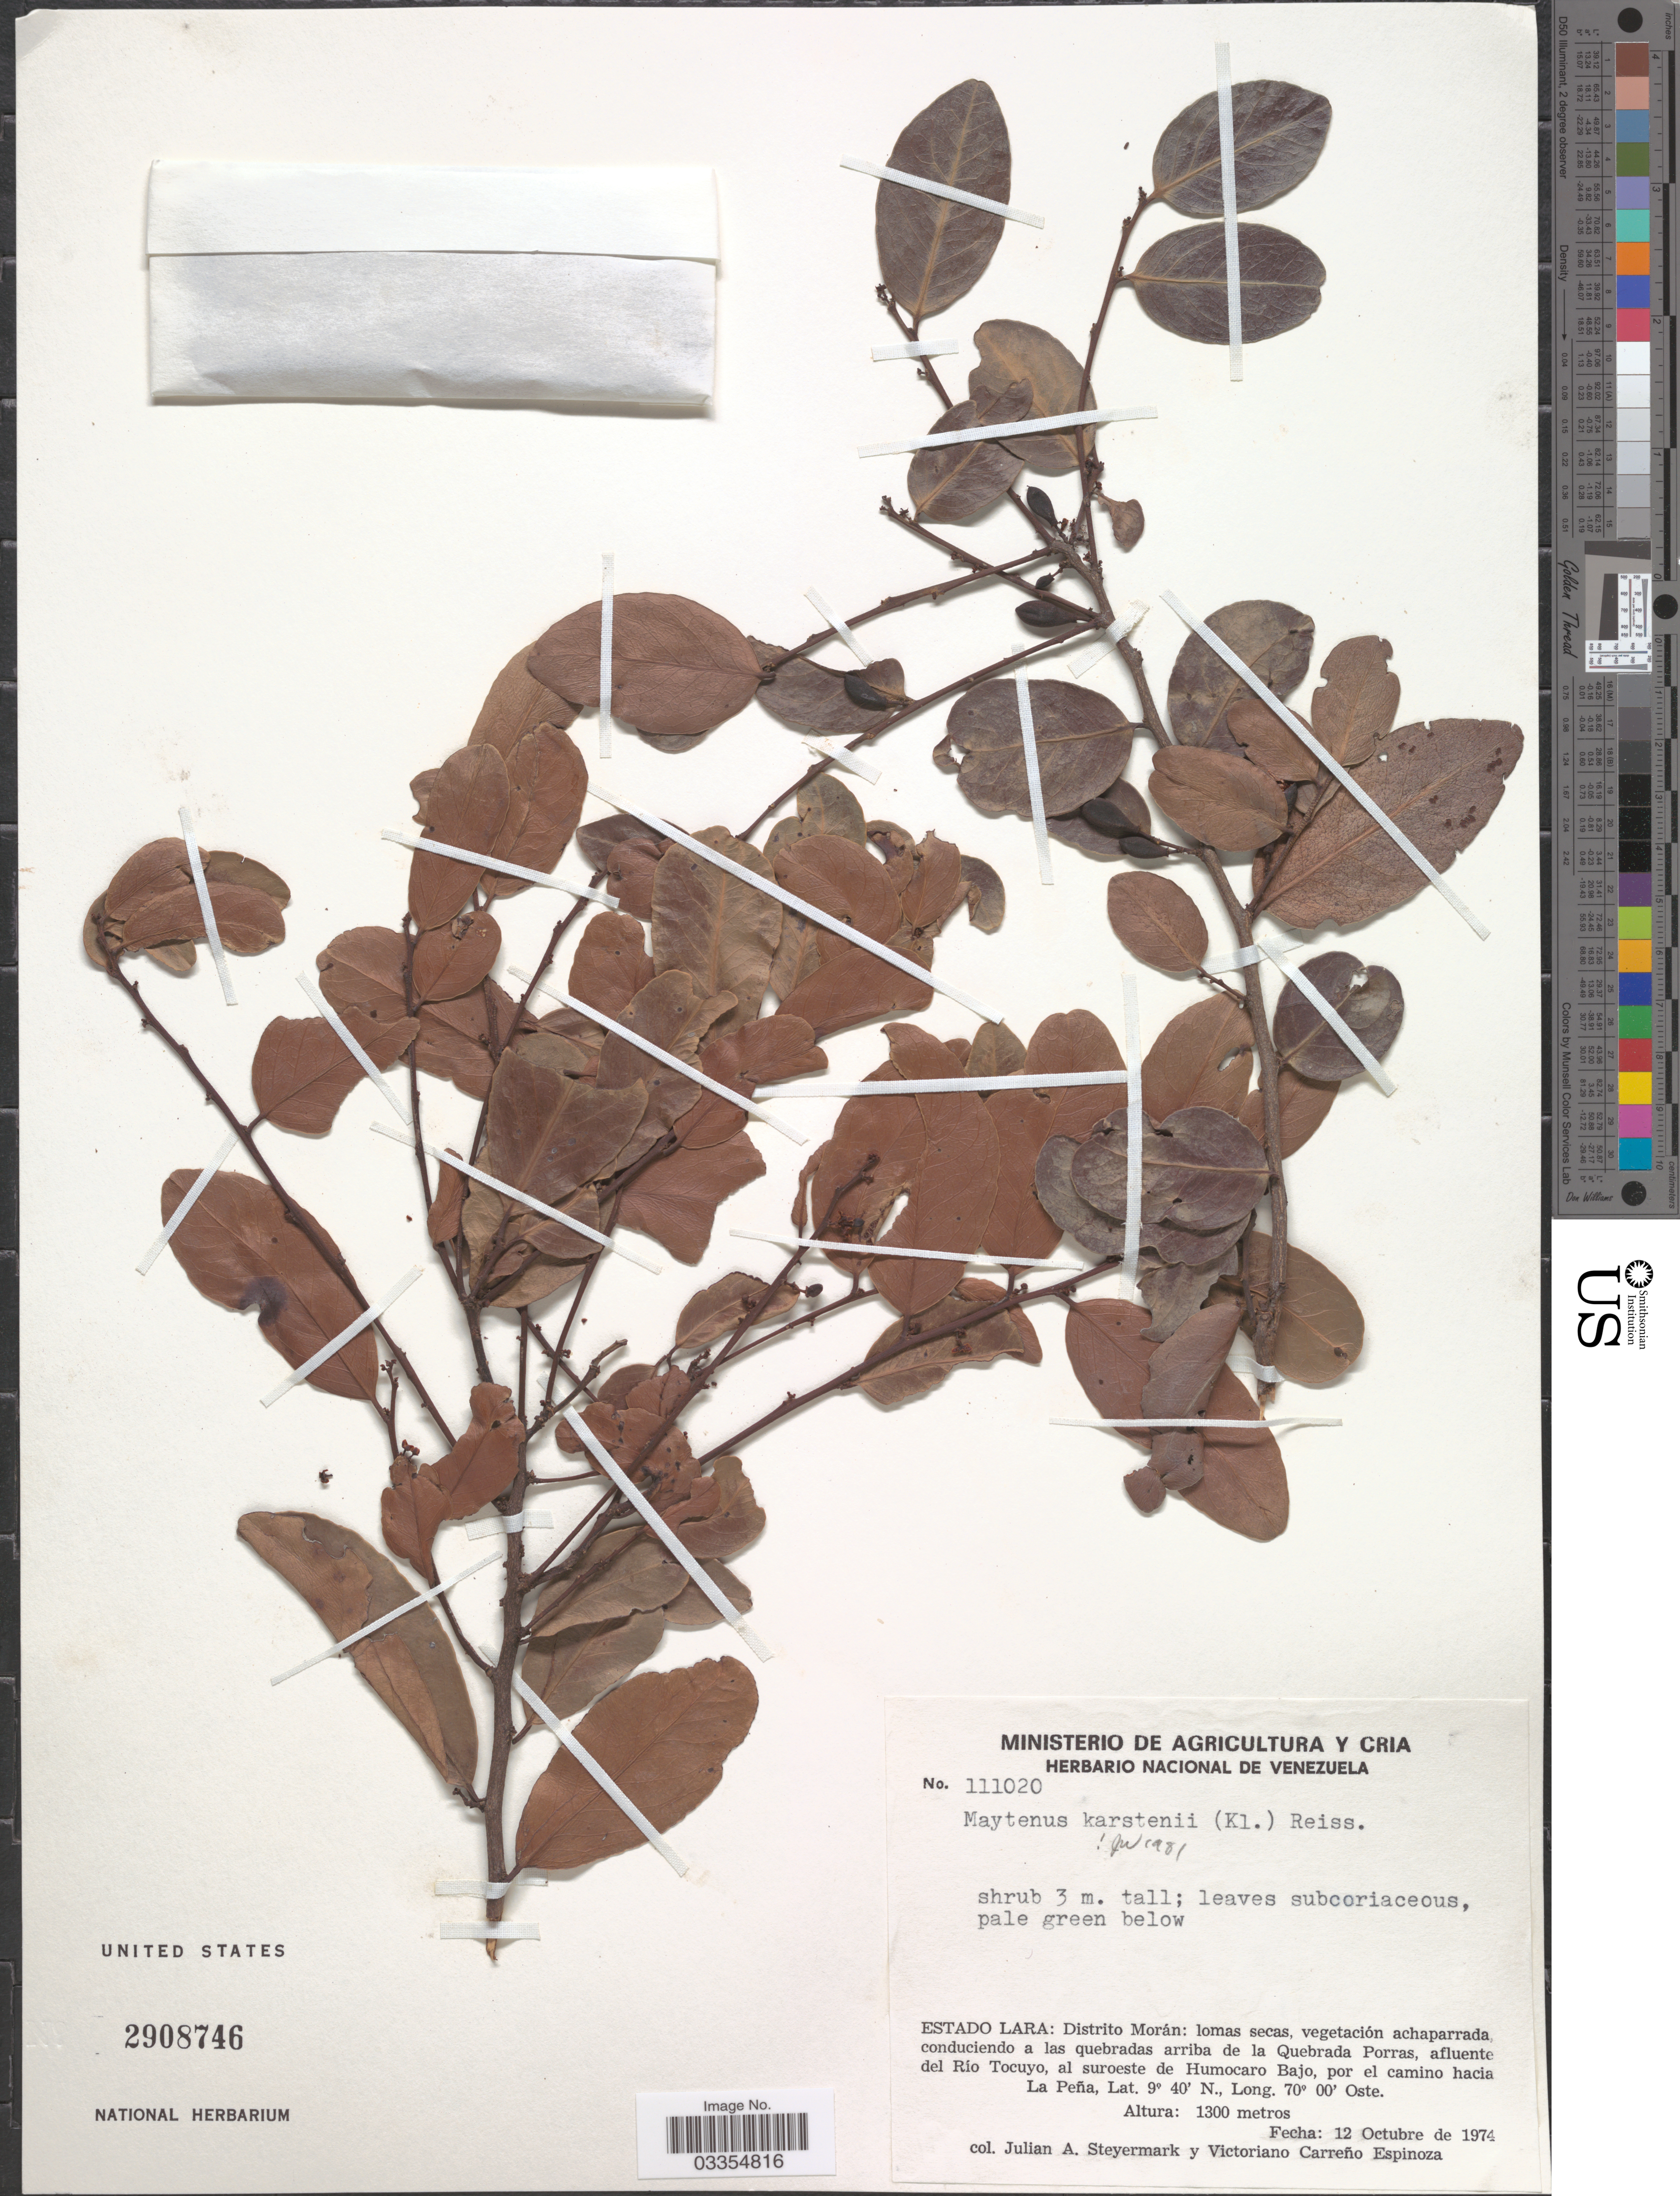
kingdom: Plantae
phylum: Tracheophyta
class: Magnoliopsida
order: Celastrales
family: Celastraceae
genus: Maytenus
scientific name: Maytenus karstenii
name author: Reissek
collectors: J. Steyermark & V. Carreño E.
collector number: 111020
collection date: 1974-10-12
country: Venezuela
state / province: Lara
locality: Distrito Morán: lomas secas, vegetación achaparrada, conduciendo a las quebradas arriba de la Quebrada Porras, afluente del Río Tocuyo, al suroeste de Humocaro Bajo, por el camino hacia La Peña.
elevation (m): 1300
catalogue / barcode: US 2908746